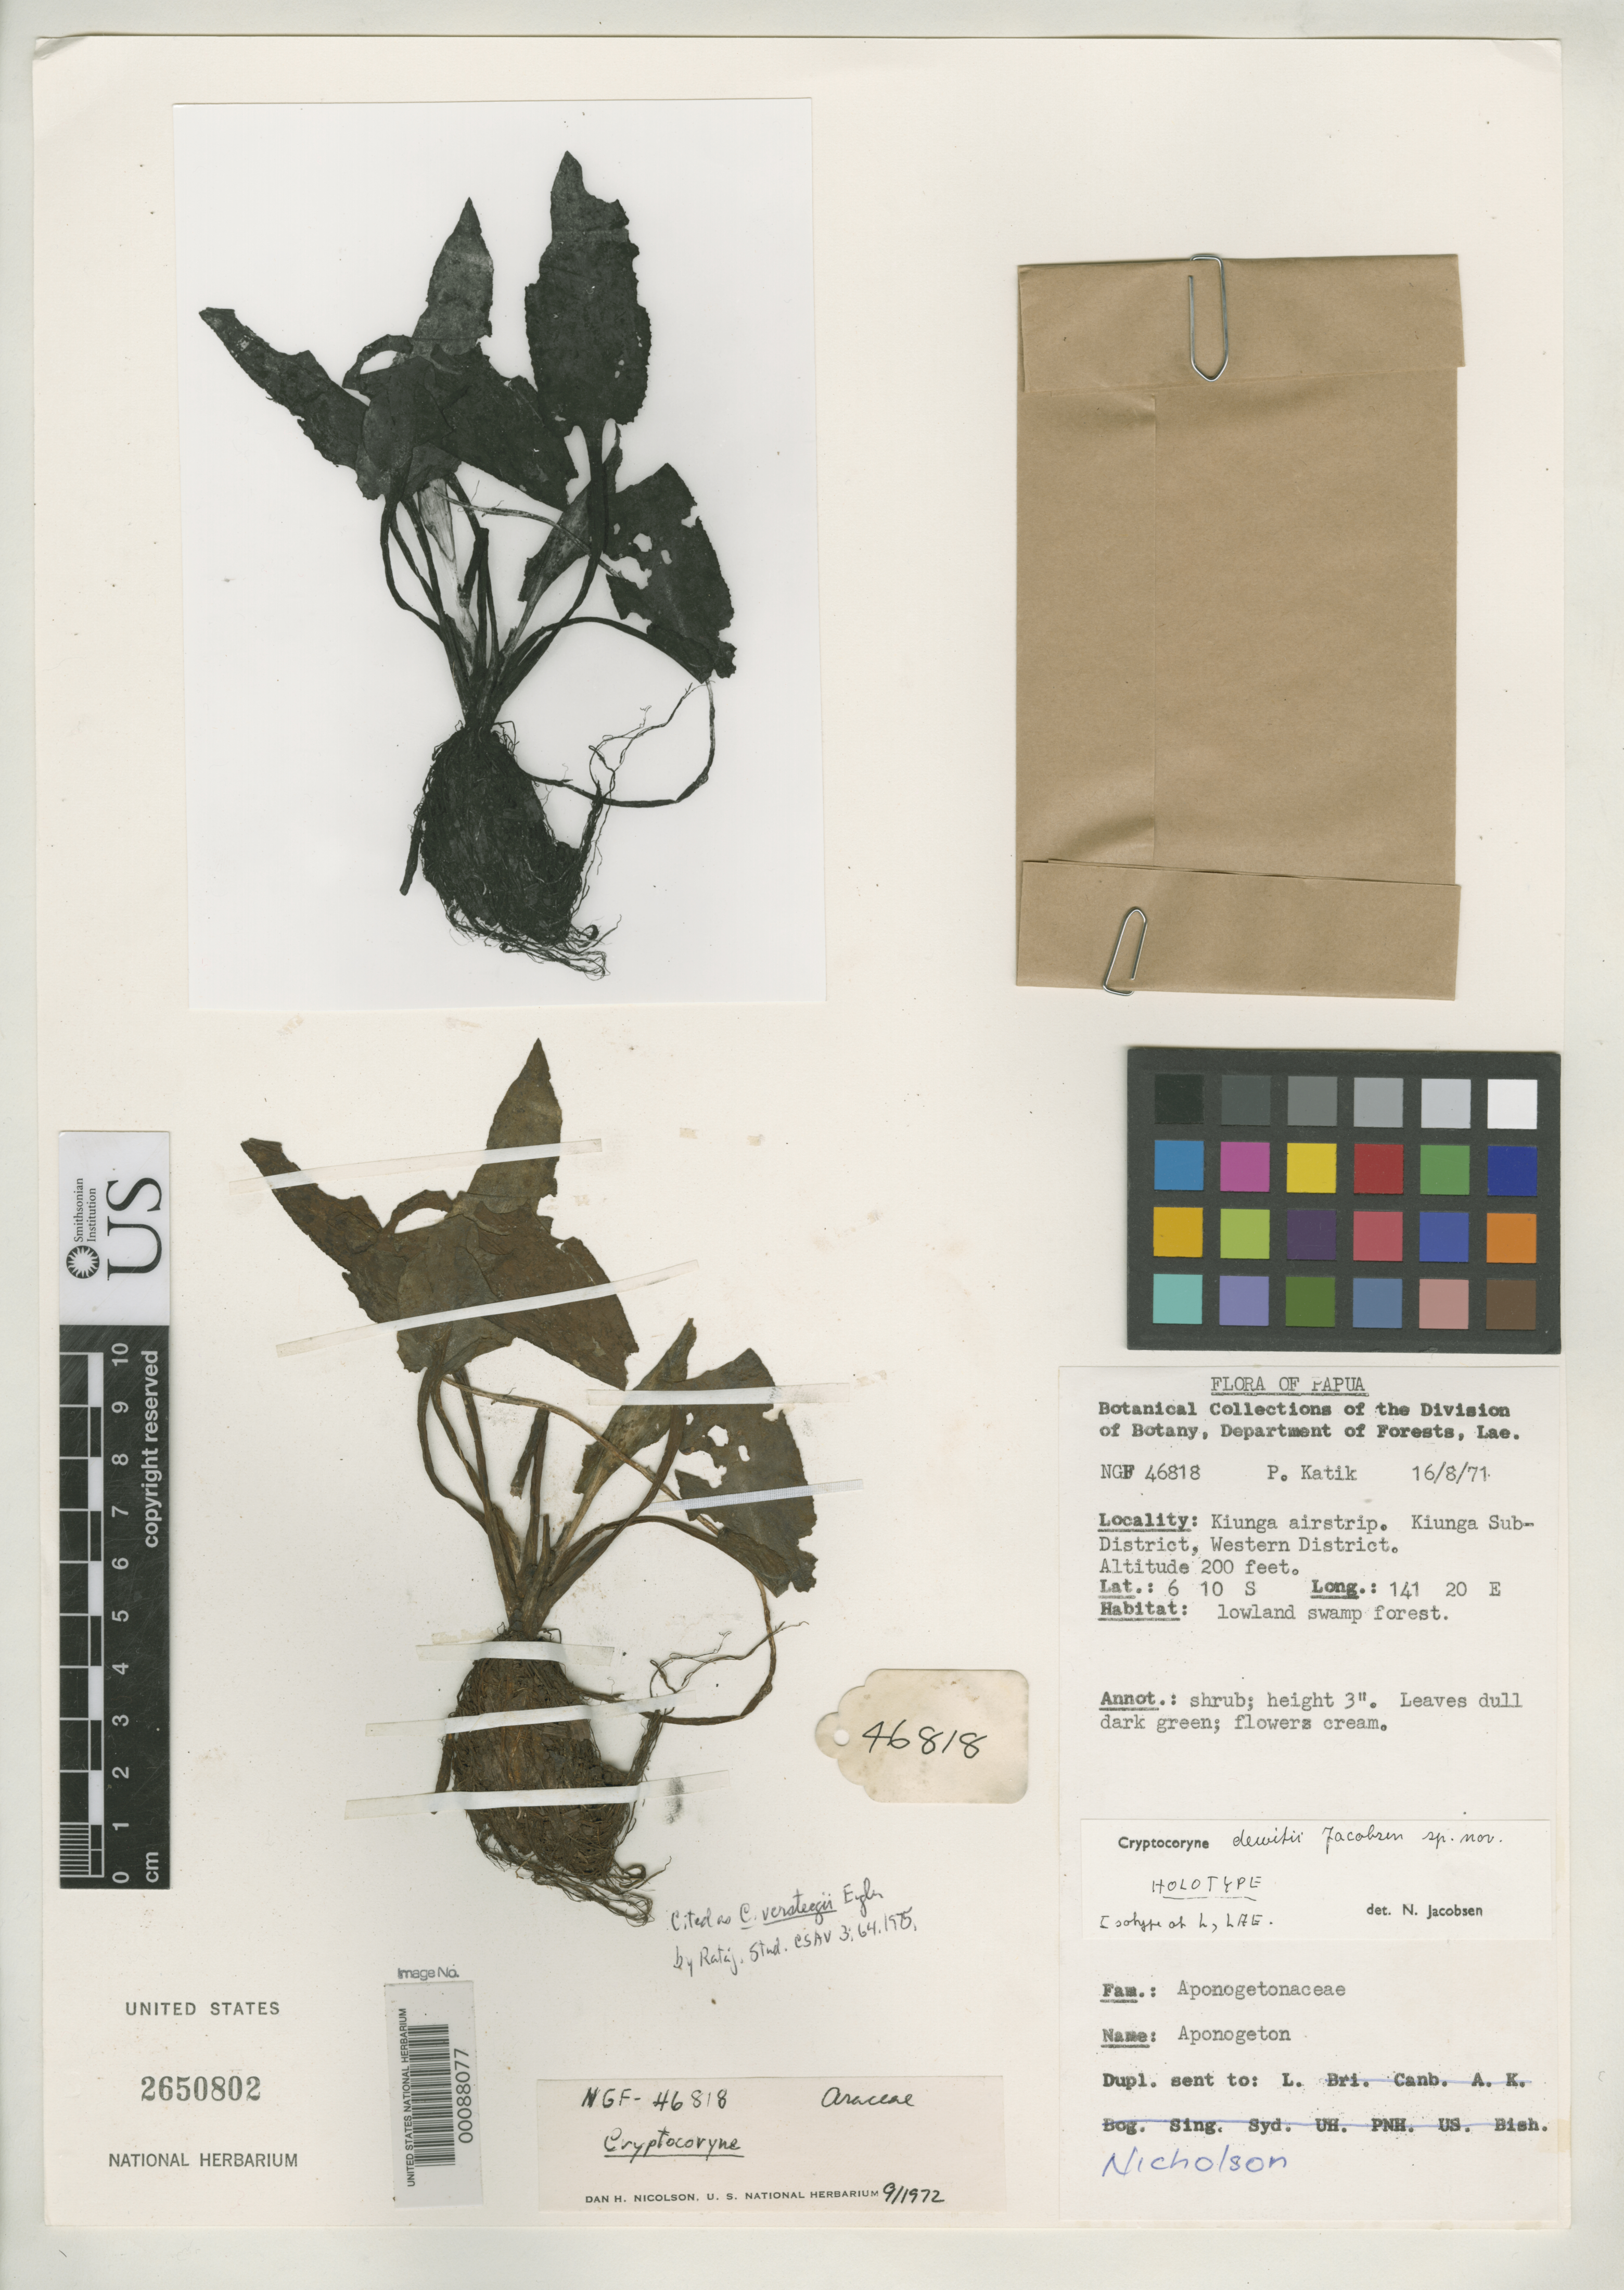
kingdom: Plantae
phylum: Tracheophyta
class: Liliopsida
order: Alismatales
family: Araceae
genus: Cryptocoryne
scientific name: Cryptocoryne dewitii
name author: N. Jacobsen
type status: Holotype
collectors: P. Katik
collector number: NGF 46818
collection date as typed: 16 Aug 1971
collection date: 1971-08-16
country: Papua New Guinea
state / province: Western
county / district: Kiunga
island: New Guinea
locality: Kiunga airstrip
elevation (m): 61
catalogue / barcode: US 2650802